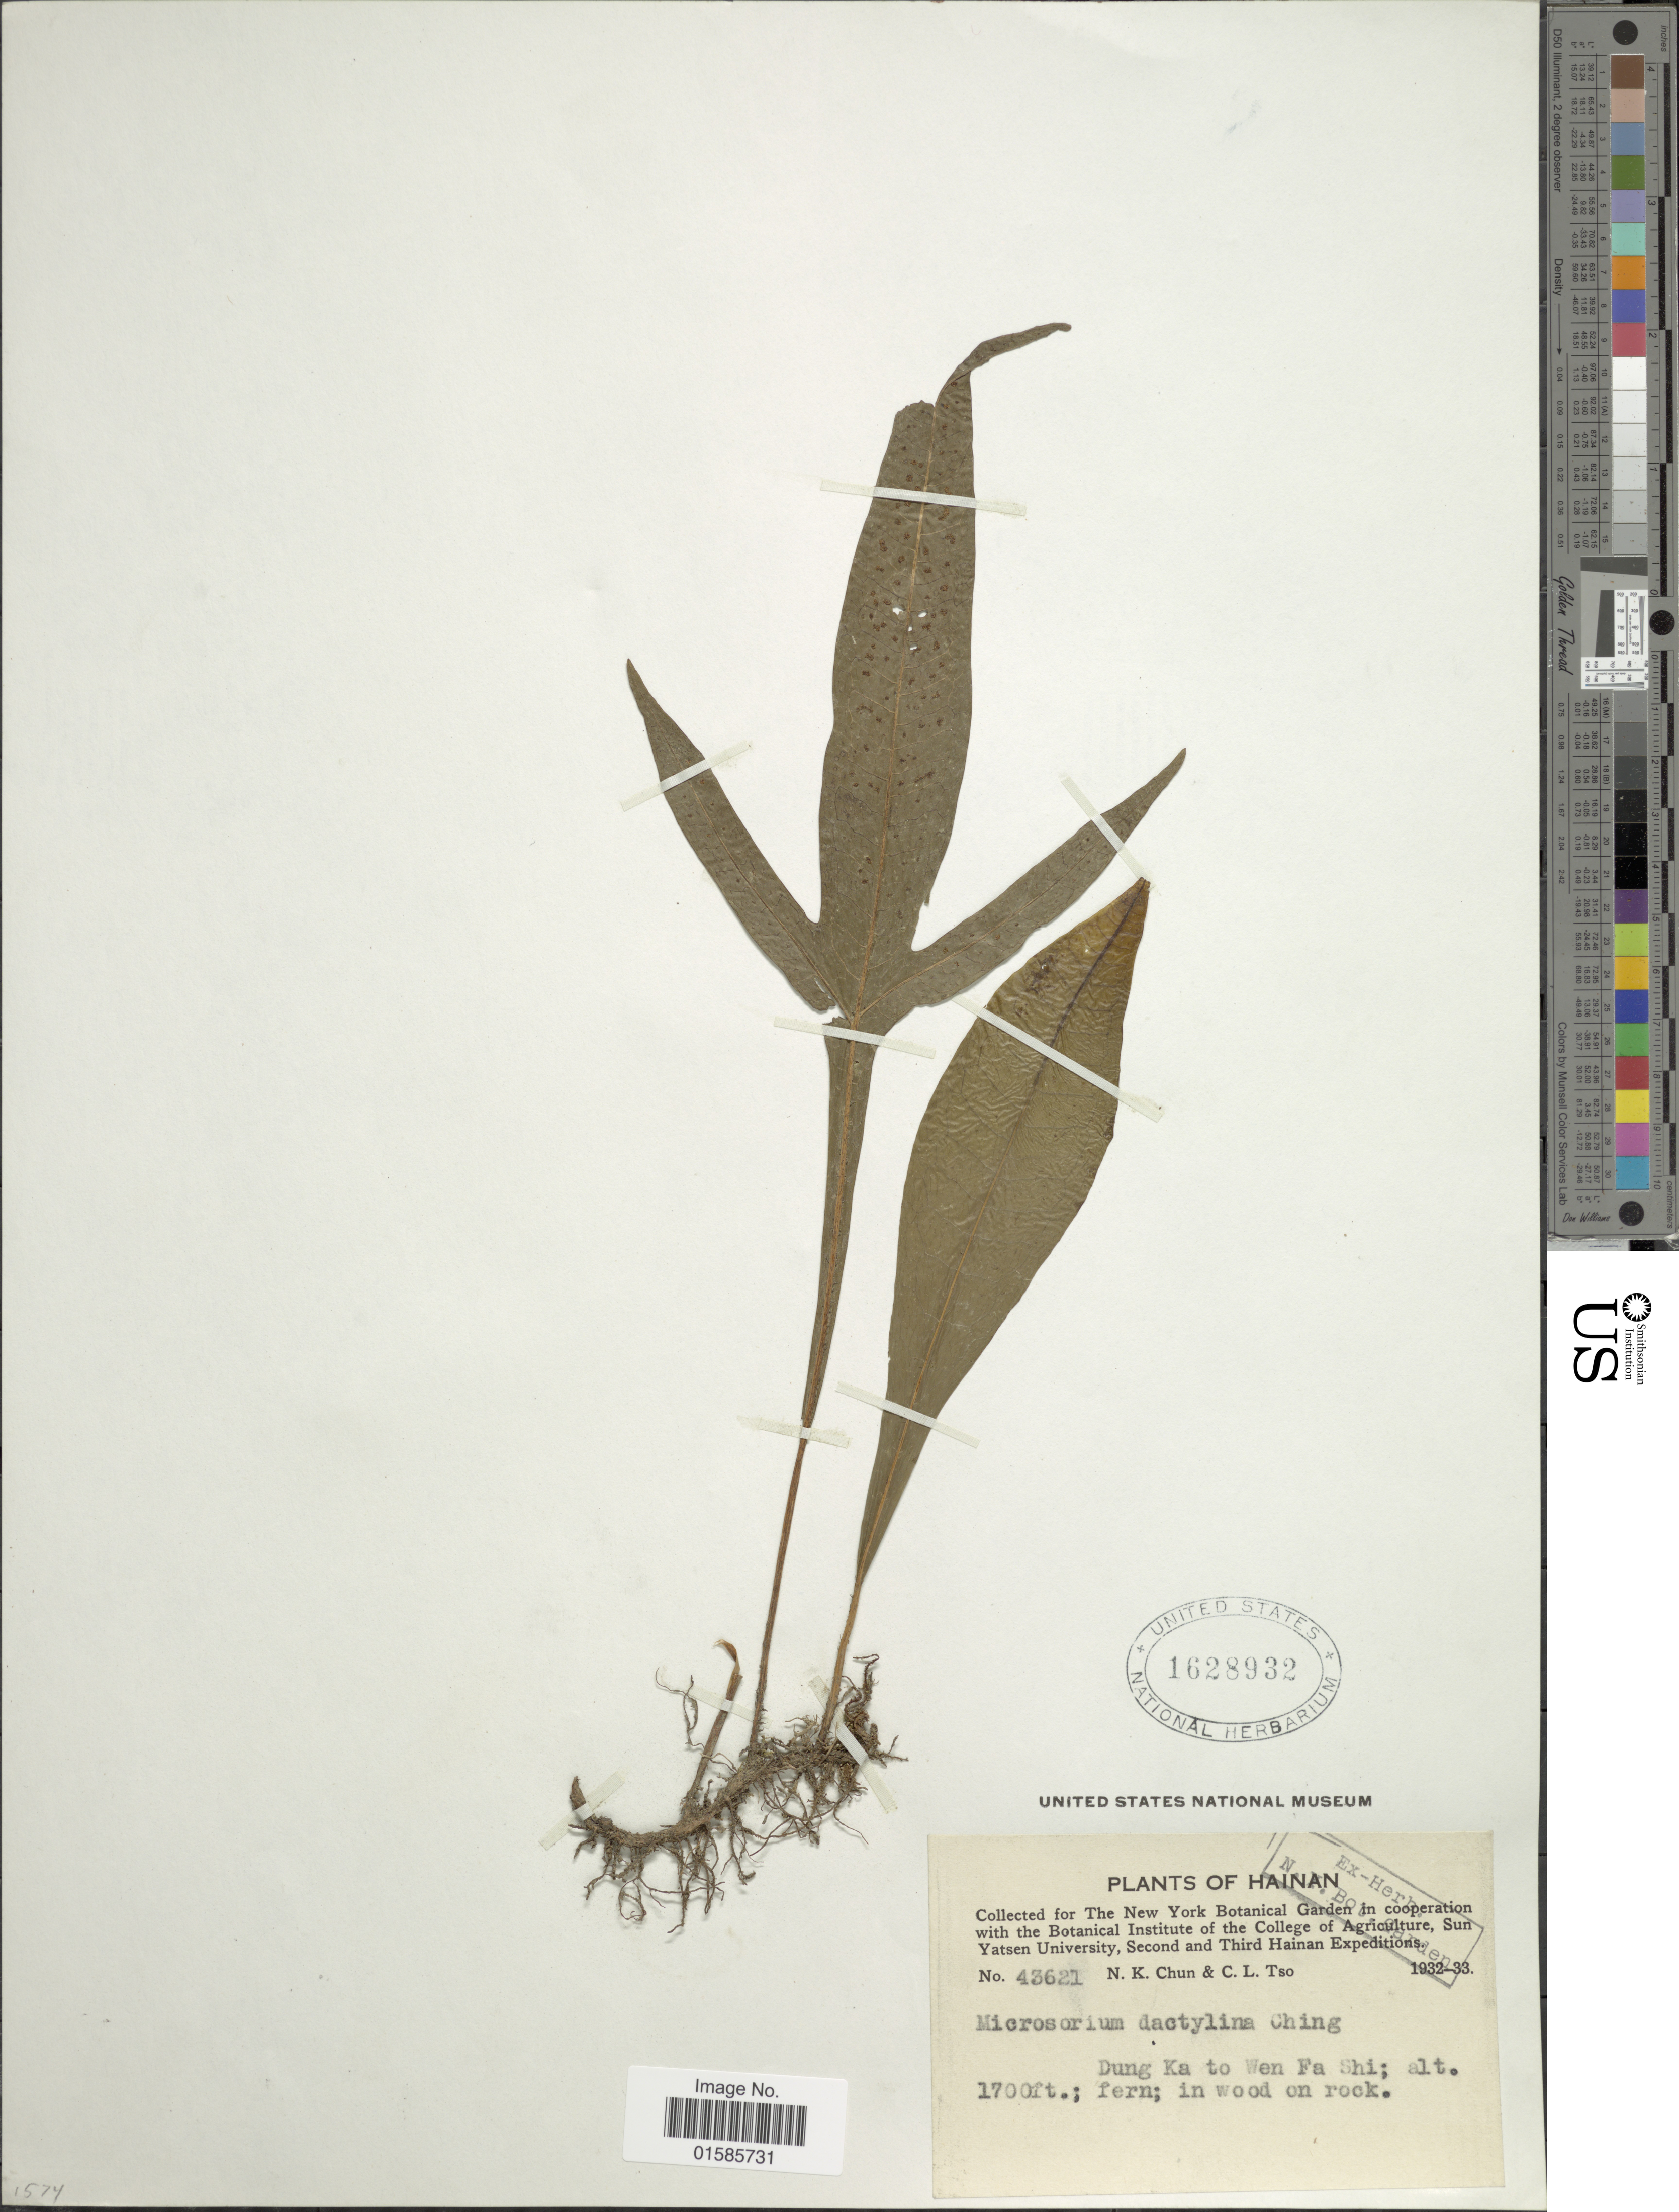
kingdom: Plantae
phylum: Tracheophyta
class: Polypodiopsida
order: Polypodiales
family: Polypodiaceae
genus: Microsorum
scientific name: Microsorum dactylina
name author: Ching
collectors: N. K. Chun & C. Tso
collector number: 43621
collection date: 1932/1933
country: China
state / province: Hainan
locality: Dung Ka to Wen Fa Shi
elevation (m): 518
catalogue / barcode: US 1628932